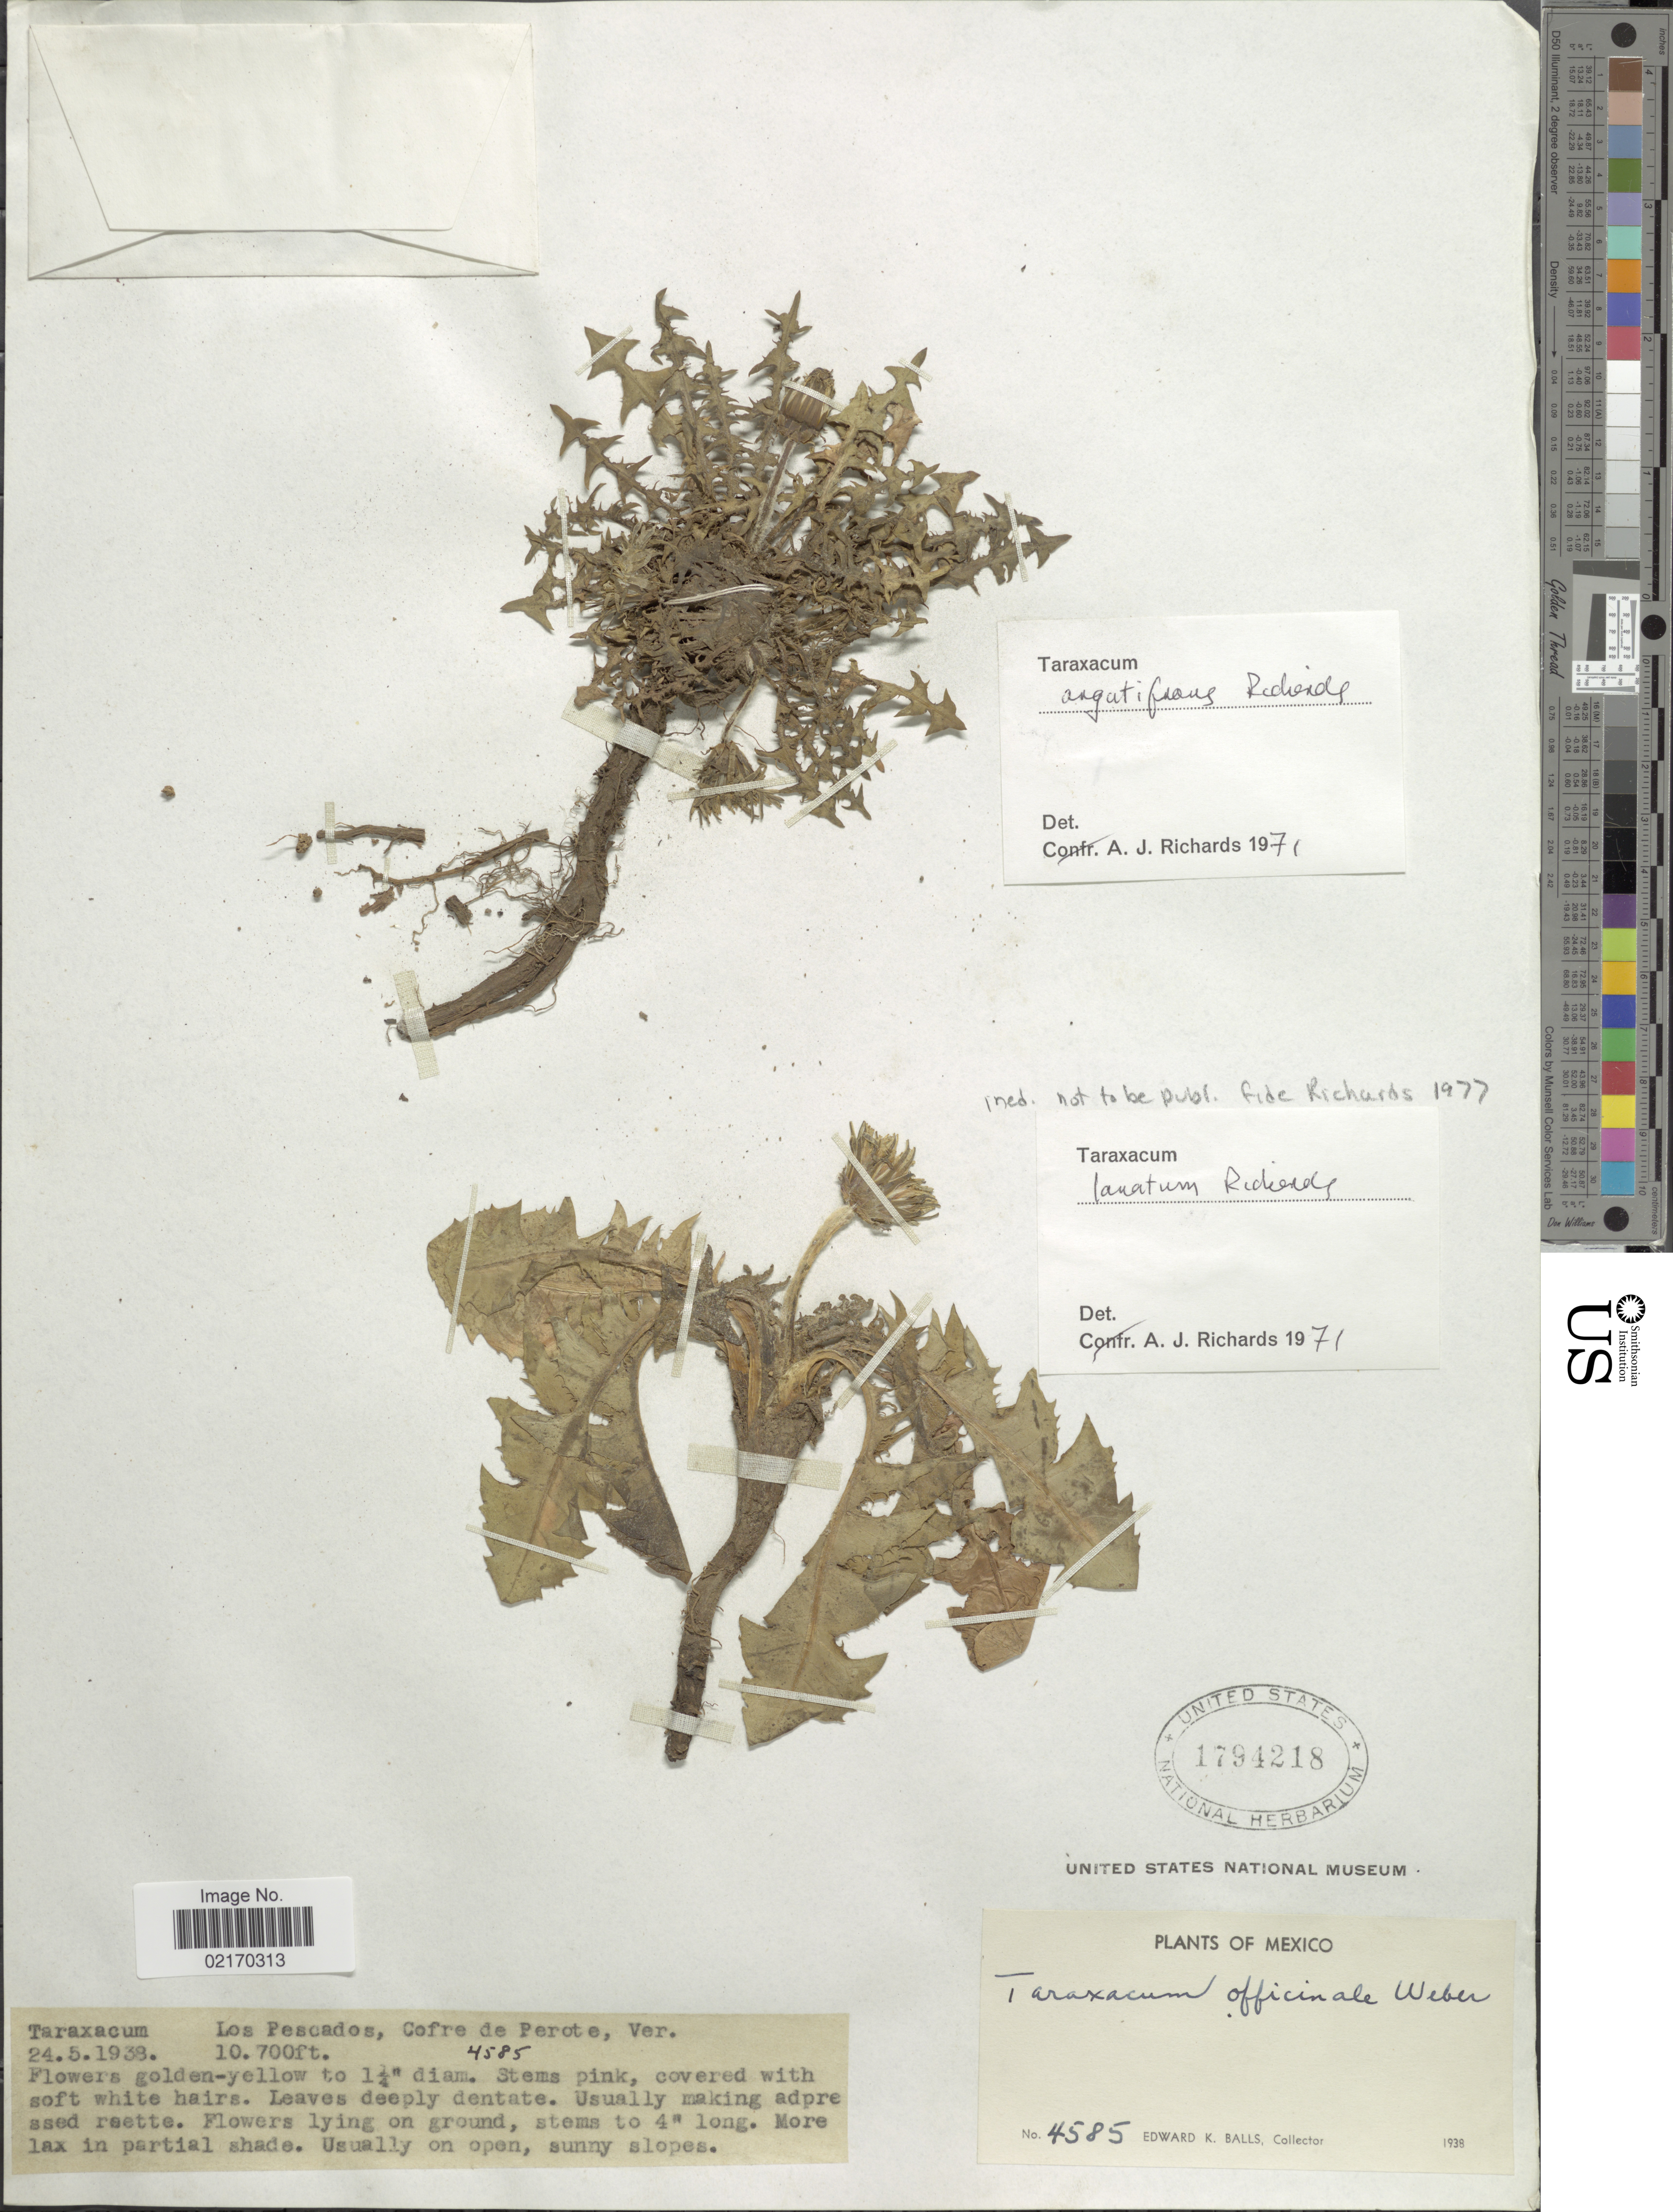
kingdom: Plantae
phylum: Tracheophyta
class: Magnoliopsida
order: Asterales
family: Asteraceae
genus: Taraxacum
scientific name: Taraxacum mexicanum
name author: DC.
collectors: E. K. Balls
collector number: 4585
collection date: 1938-05-24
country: Mexico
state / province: Veracruz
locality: Los Pescados, Cofre de Porote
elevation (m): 3261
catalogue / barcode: US 1974218